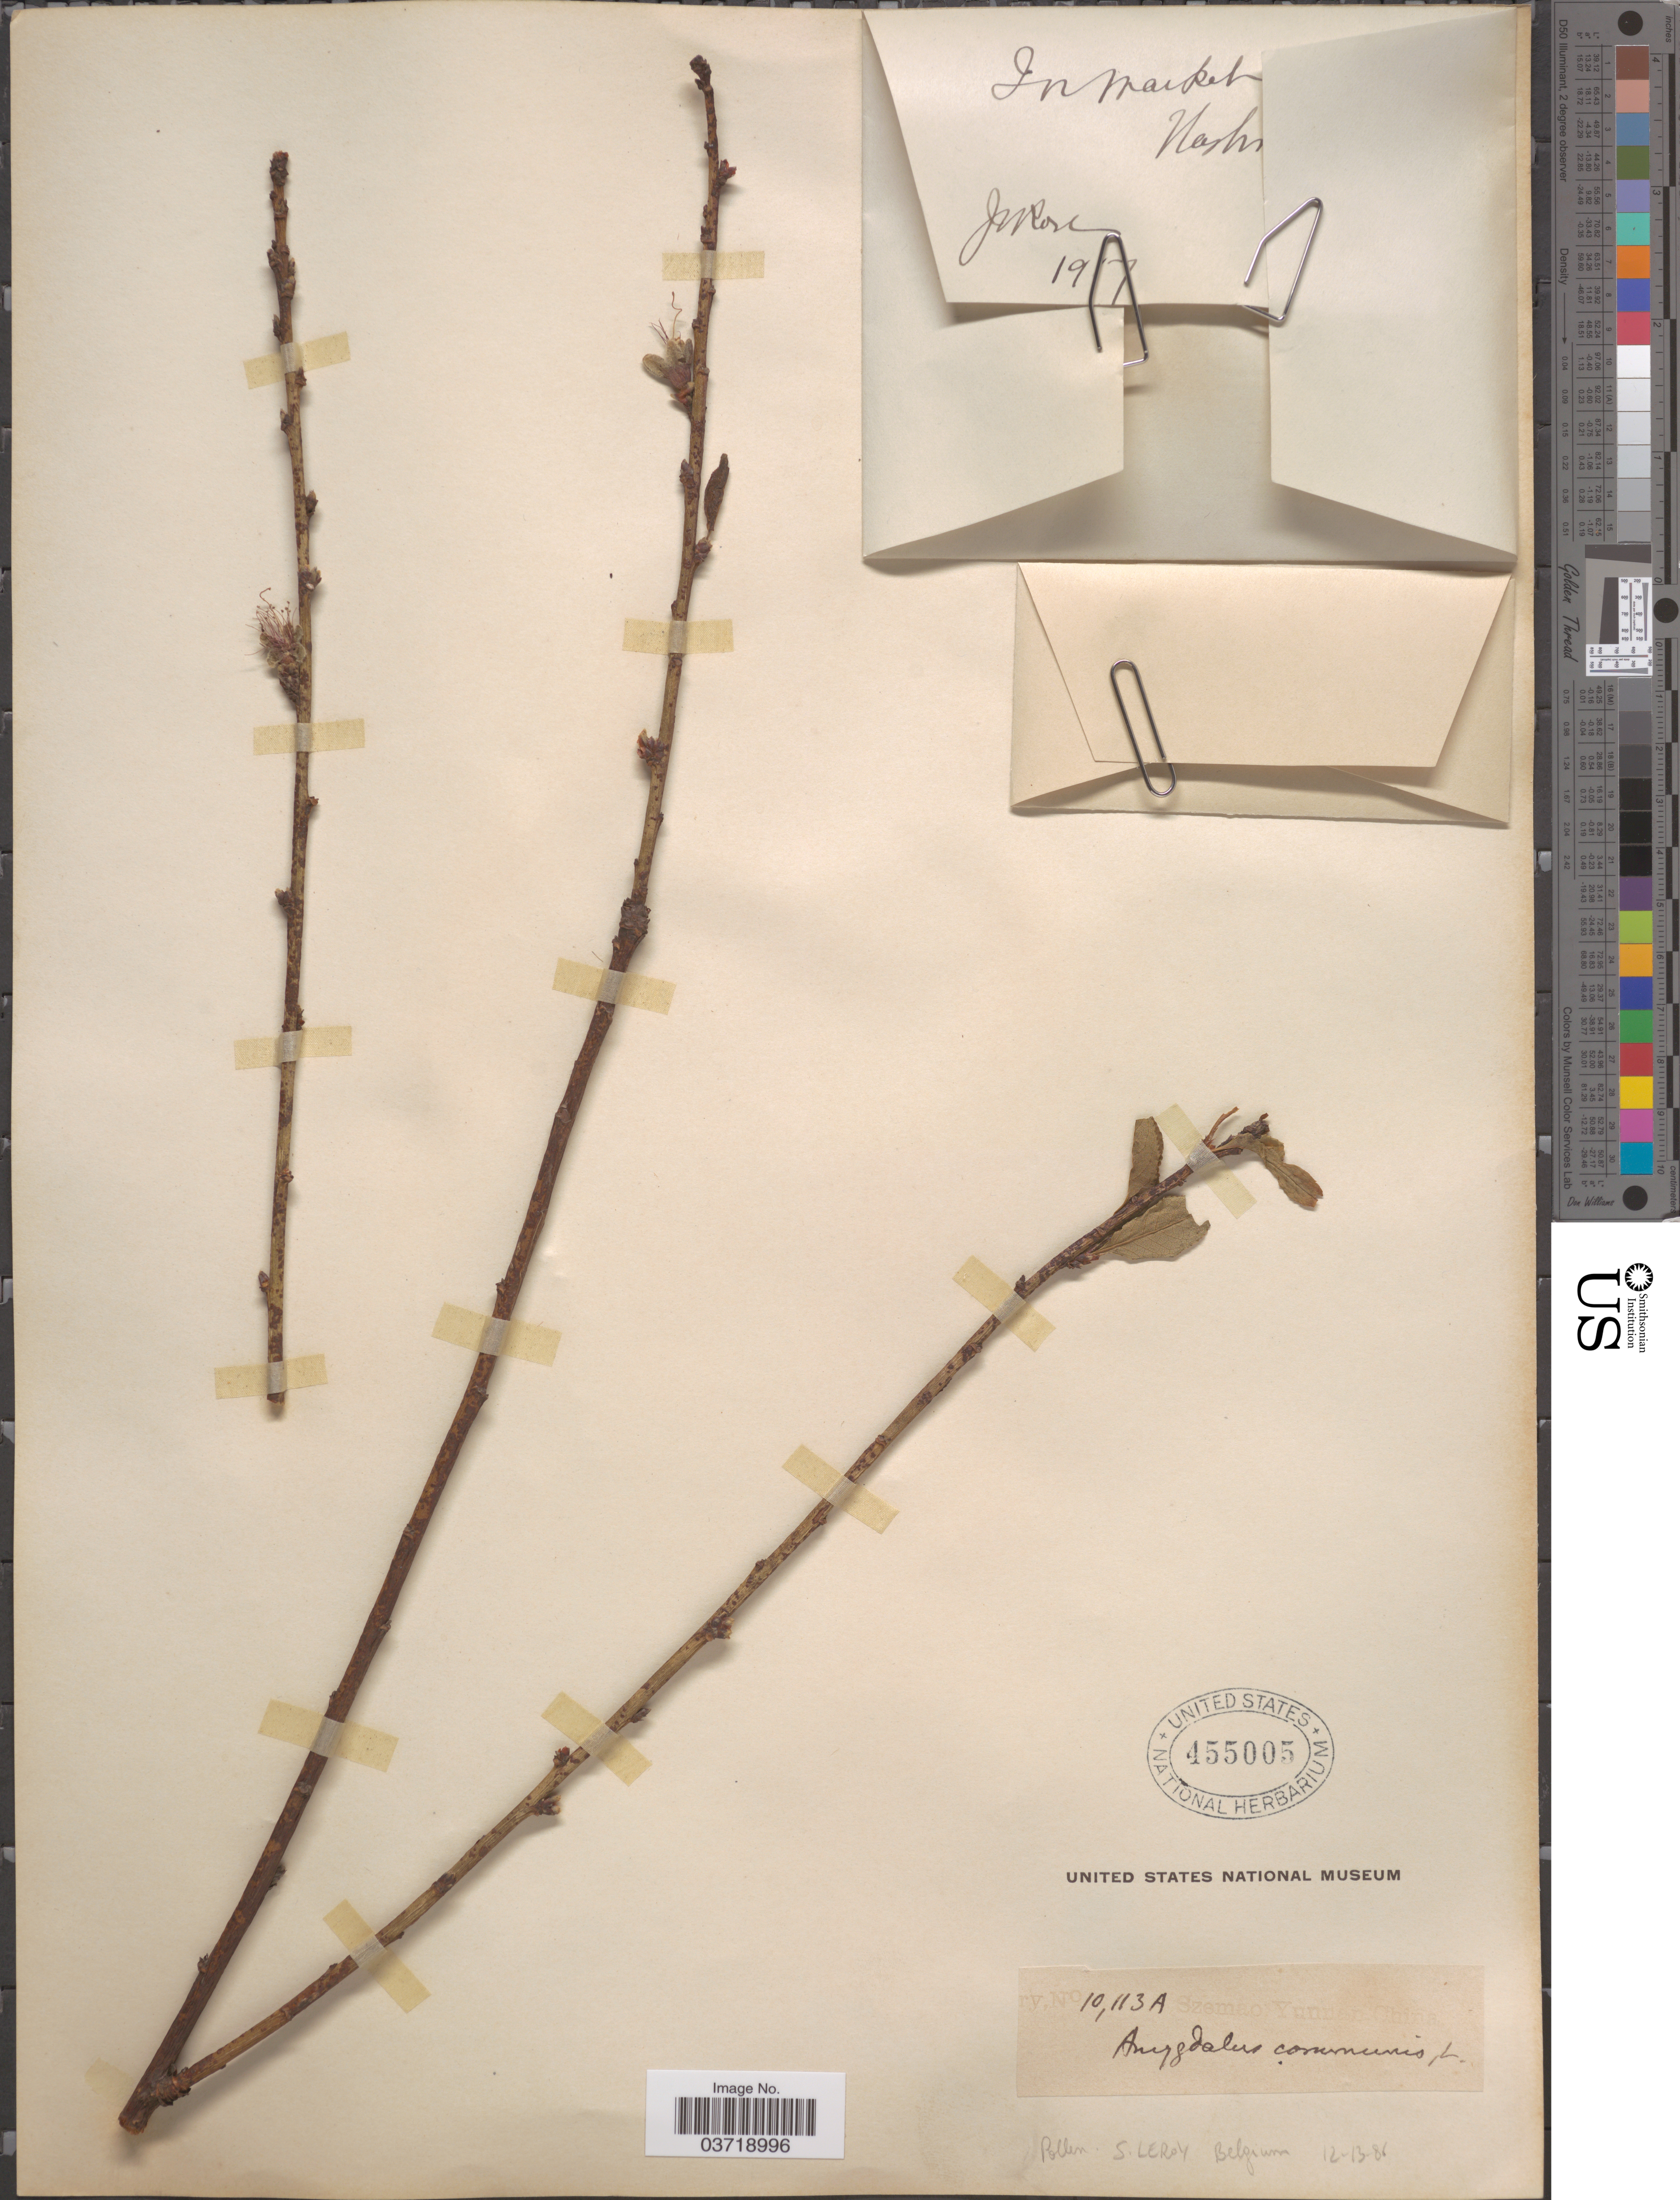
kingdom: Plantae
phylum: Tracheophyta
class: Magnoliopsida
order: Rosales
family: Rosaceae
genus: Prunus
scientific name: Prunus amygdalus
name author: Batsch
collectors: S. Leroy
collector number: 10113A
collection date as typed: Transcribed d/m/y: 13/12/86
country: China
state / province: Yunnan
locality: Szemao. Pollen [unsure placement]. Belgium [unsure placement].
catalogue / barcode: US 455005